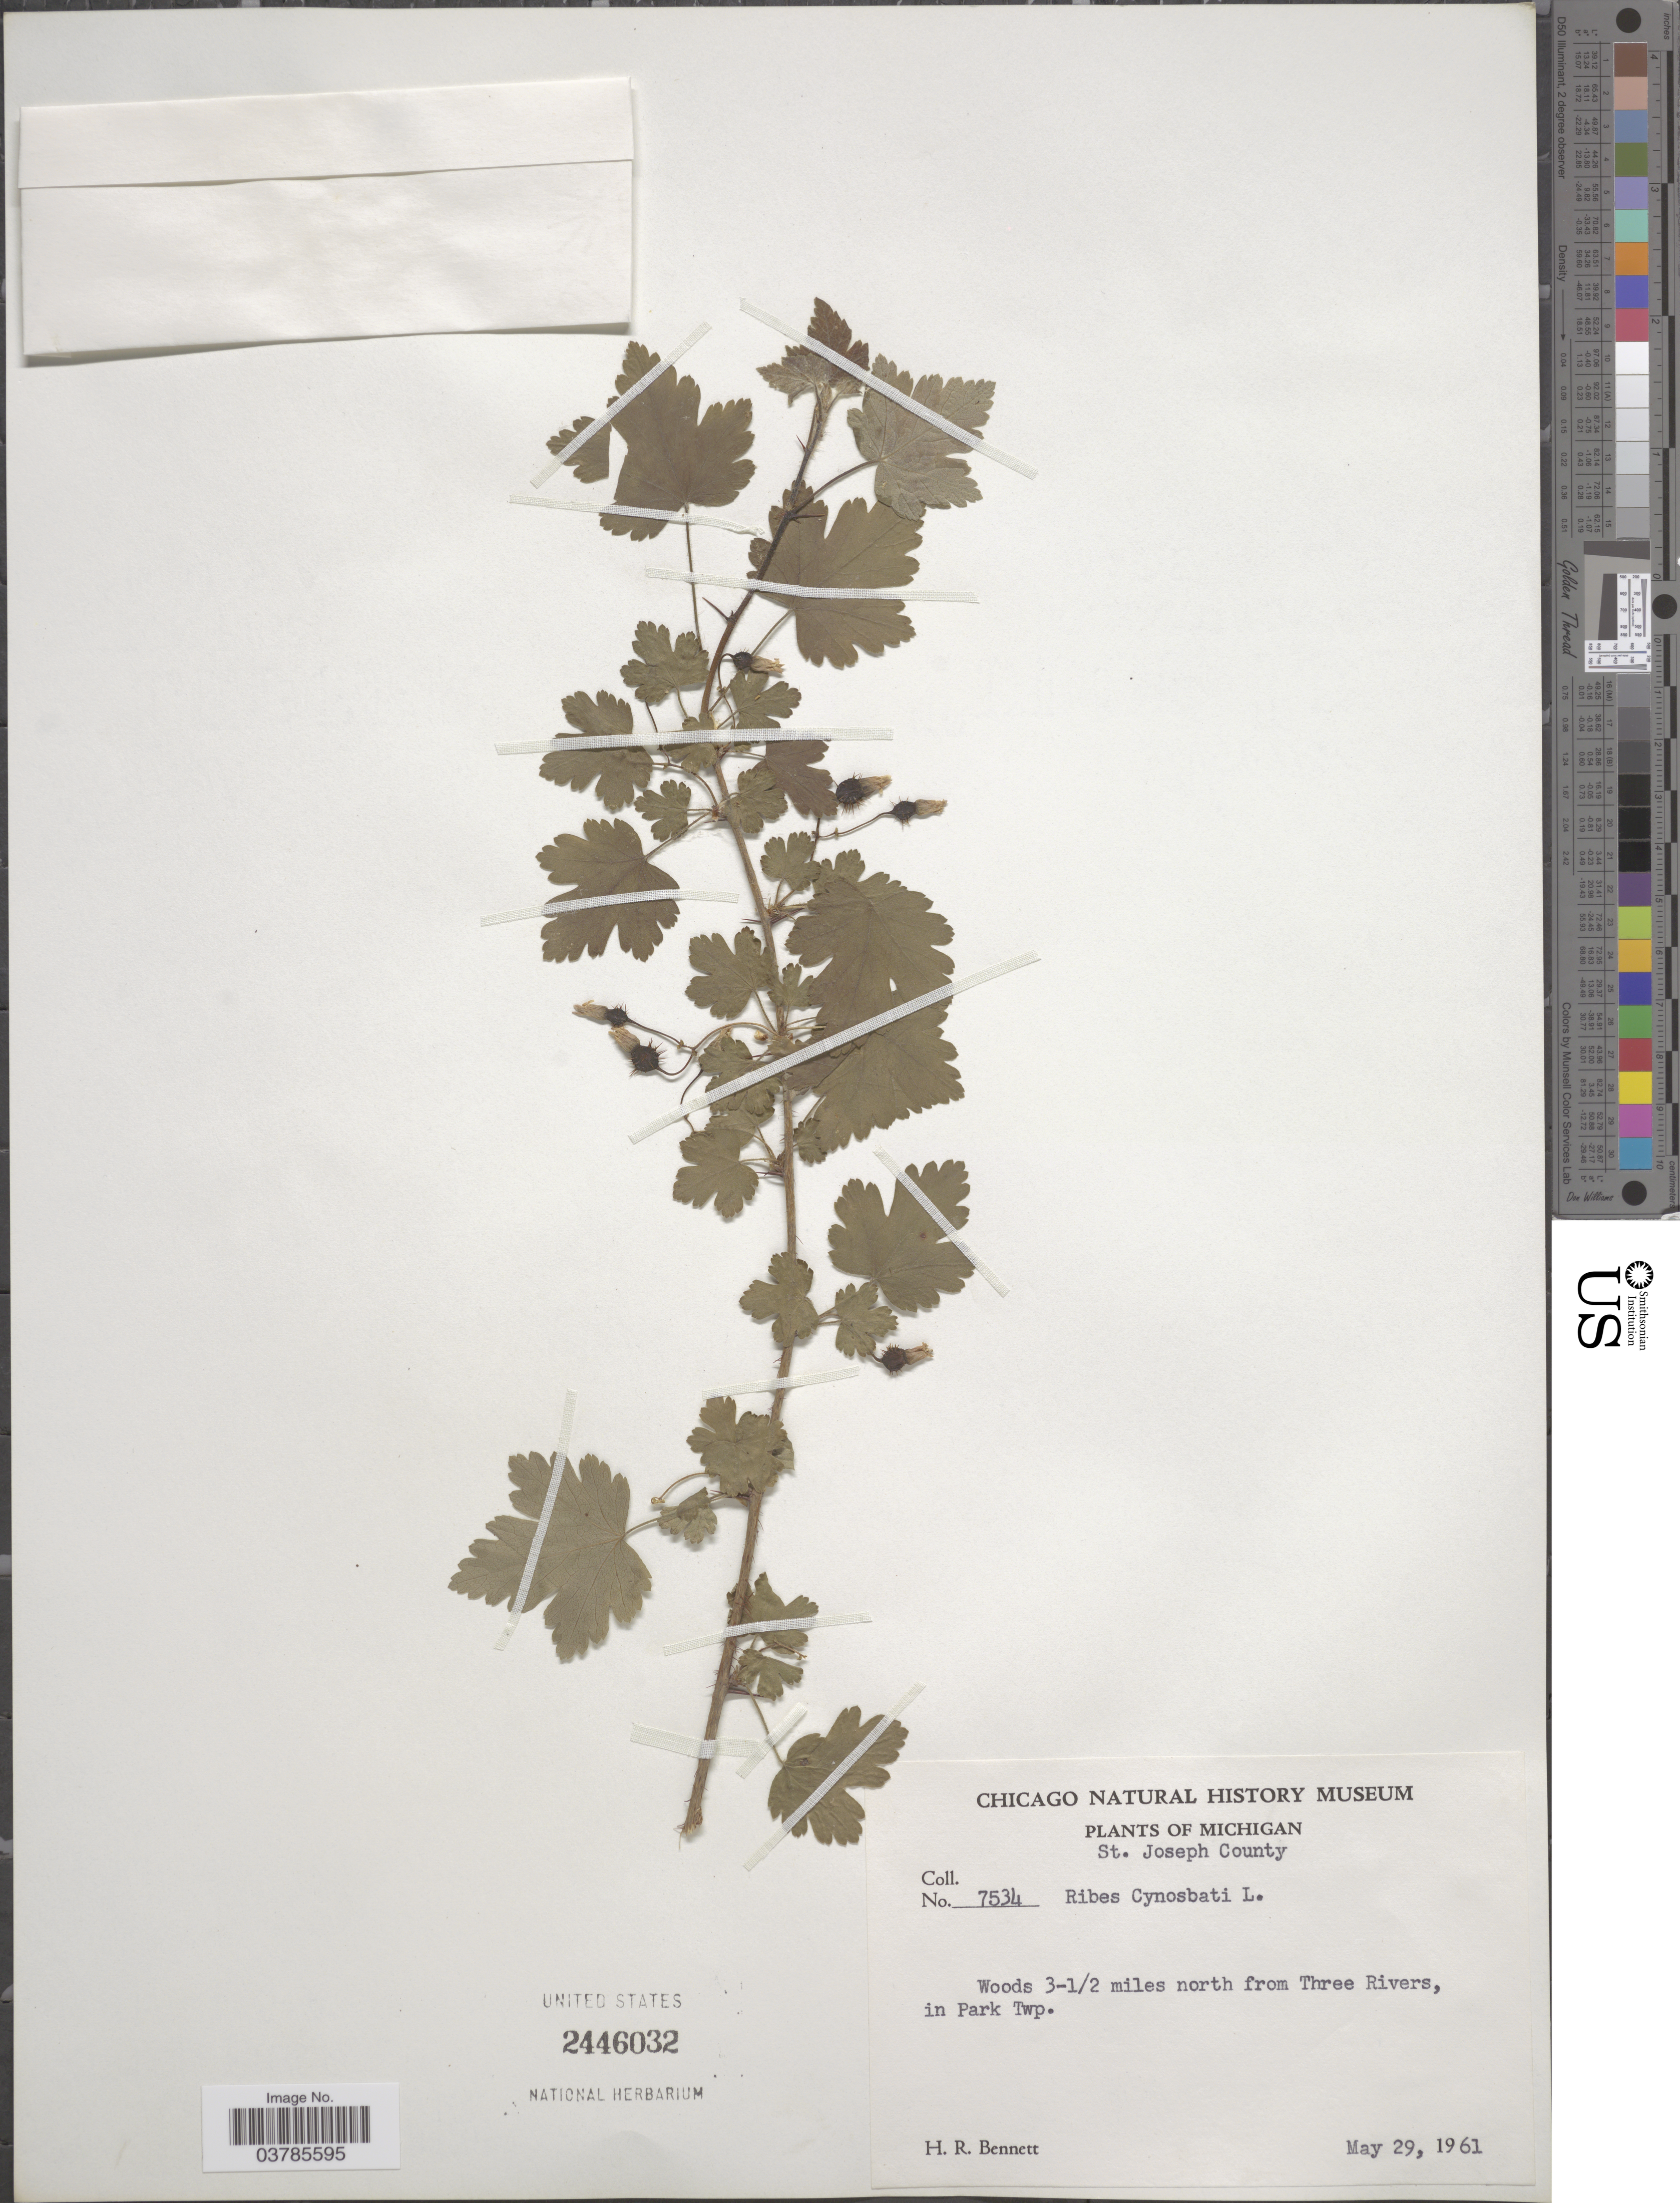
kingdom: Plantae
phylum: Tracheophyta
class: Magnoliopsida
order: Saxifragales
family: Grossulariaceae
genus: Ribes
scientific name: Ribes cynosbati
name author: L.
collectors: H. R. Bennett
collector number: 7534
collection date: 1961-05-29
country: United States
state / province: Michigan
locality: St. Joseph County. Woods 3-½ miles north from Three Rivers, in Park Twp.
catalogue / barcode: US 2446032